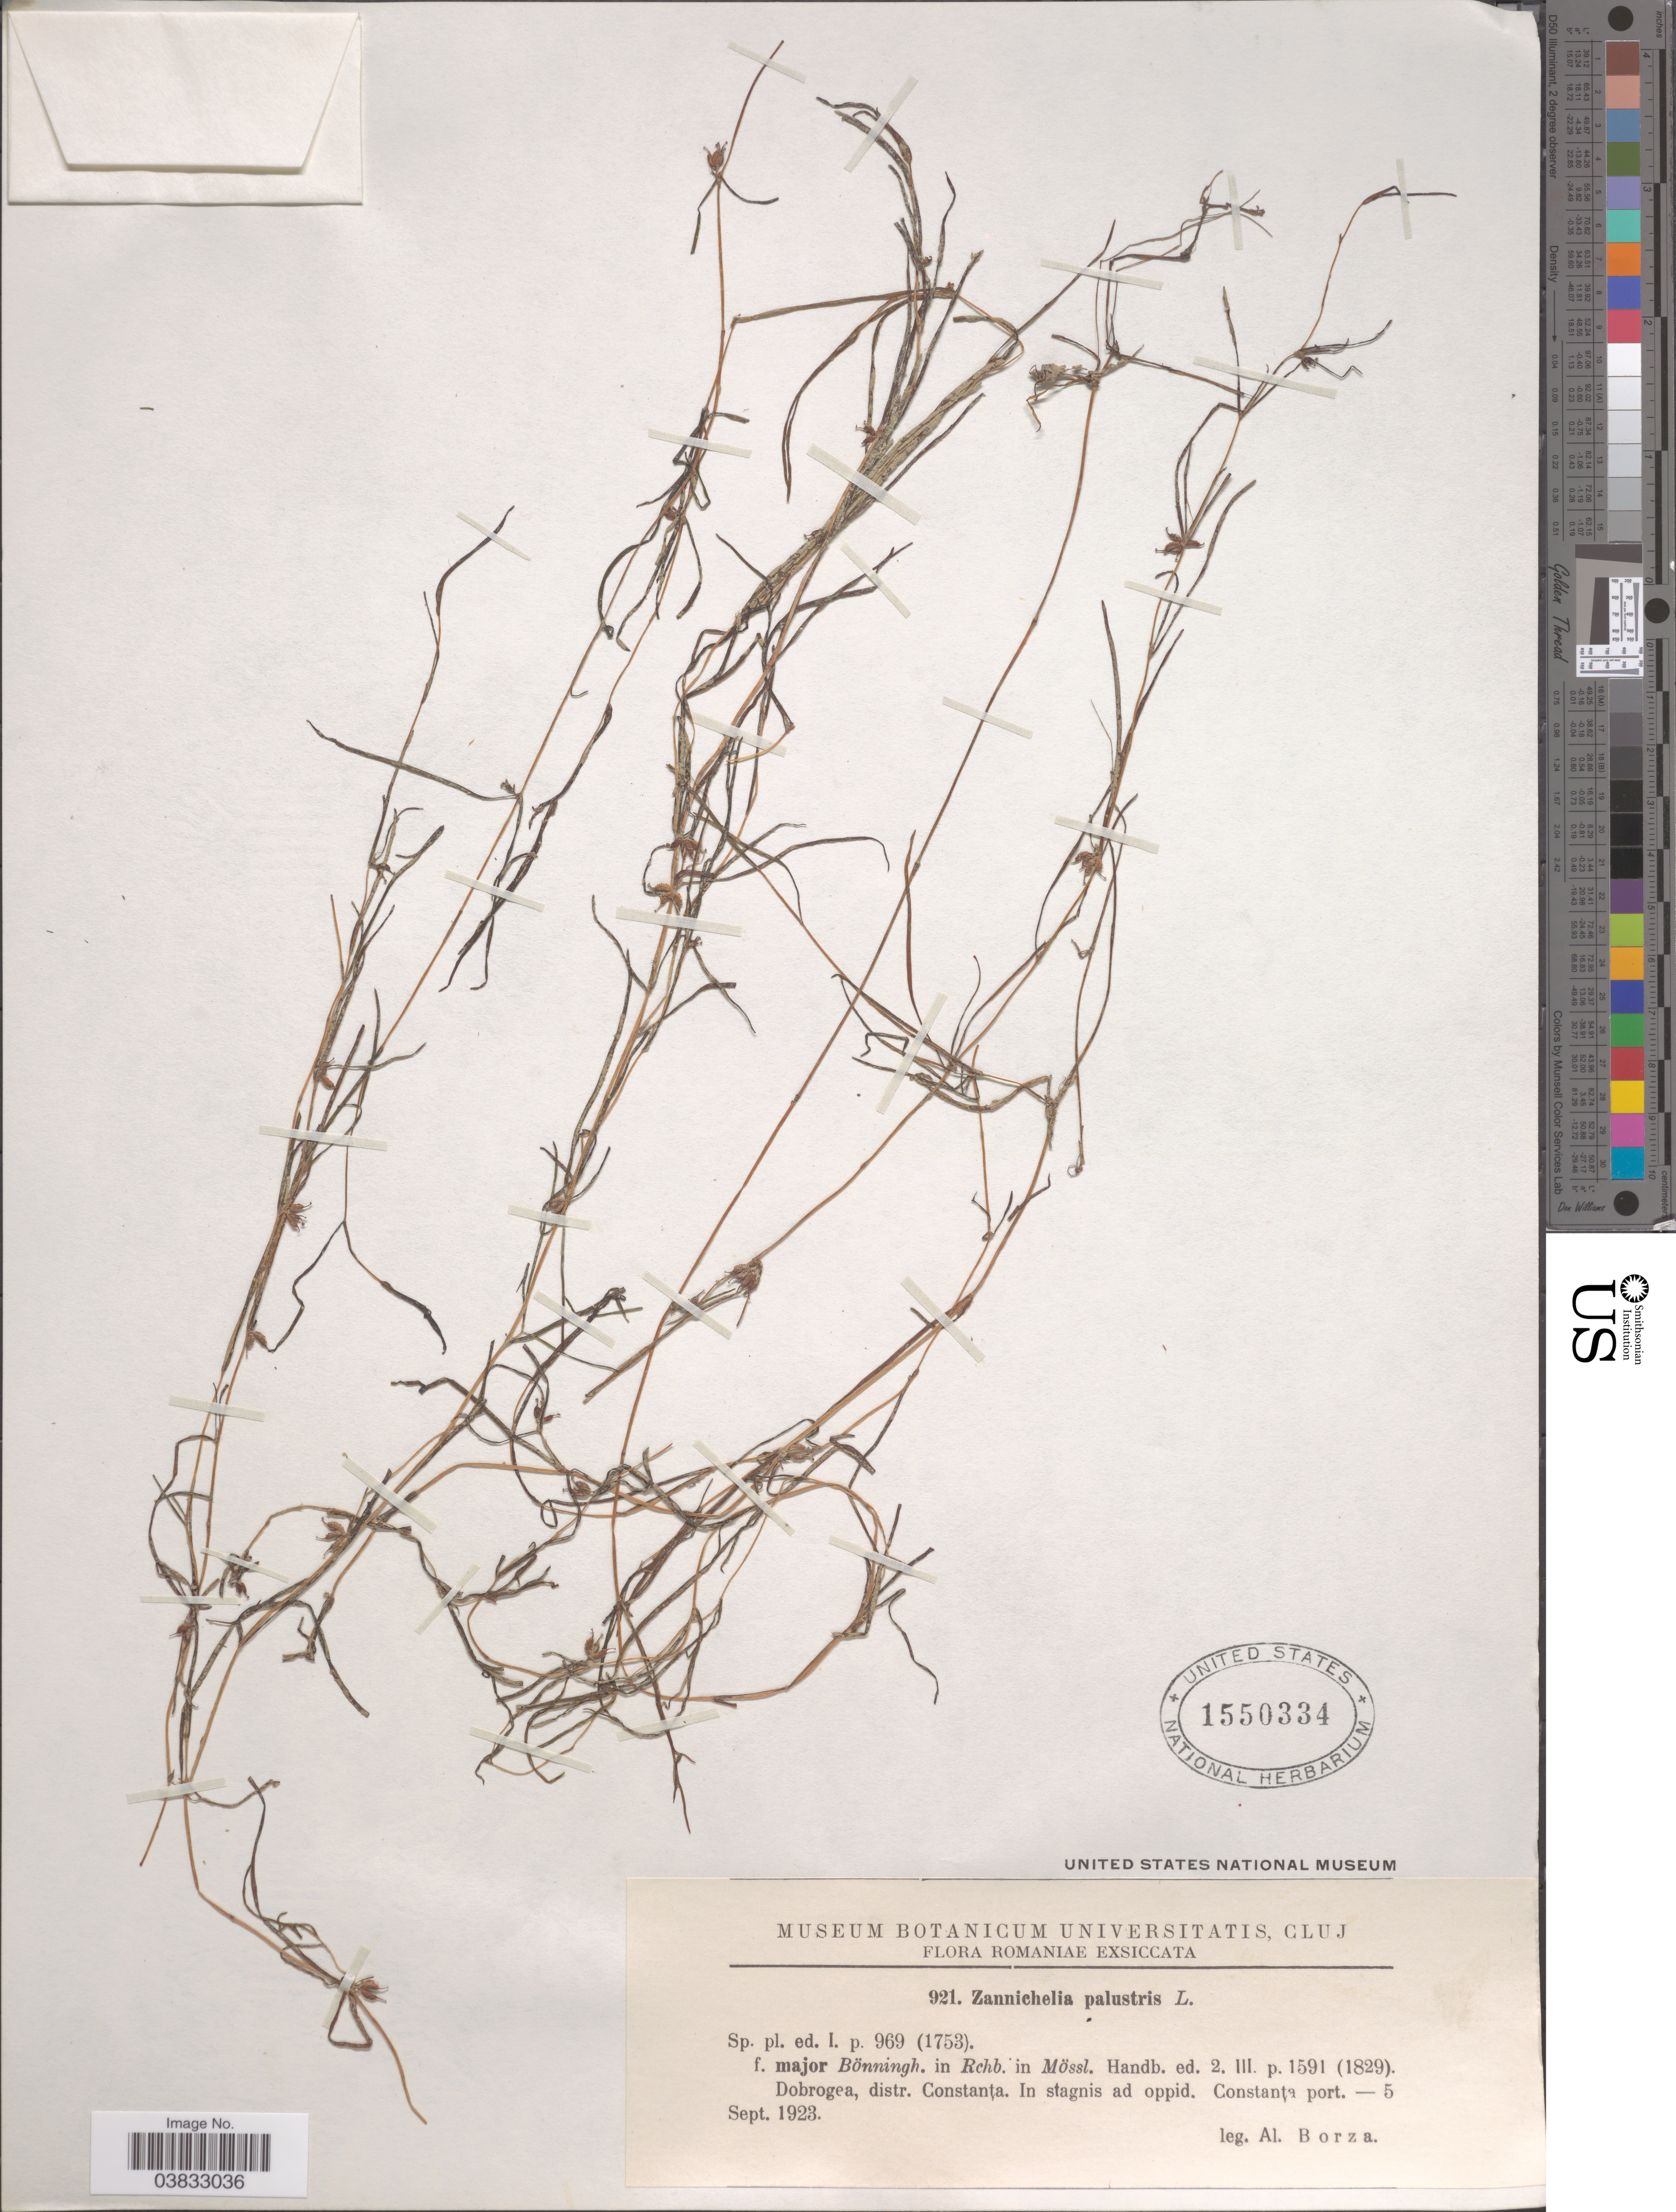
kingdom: Plantae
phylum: Tracheophyta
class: Liliopsida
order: Alismatales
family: Potamogetonaceae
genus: Zannichellia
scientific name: Zannichellia palustris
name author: L.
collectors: A. Borza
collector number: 921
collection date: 1923-09-05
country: Romania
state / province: Constanta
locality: Dobrogea, distr. Constanţa. In stagnis ad oppid. Constanţa port.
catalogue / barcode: US 1550334